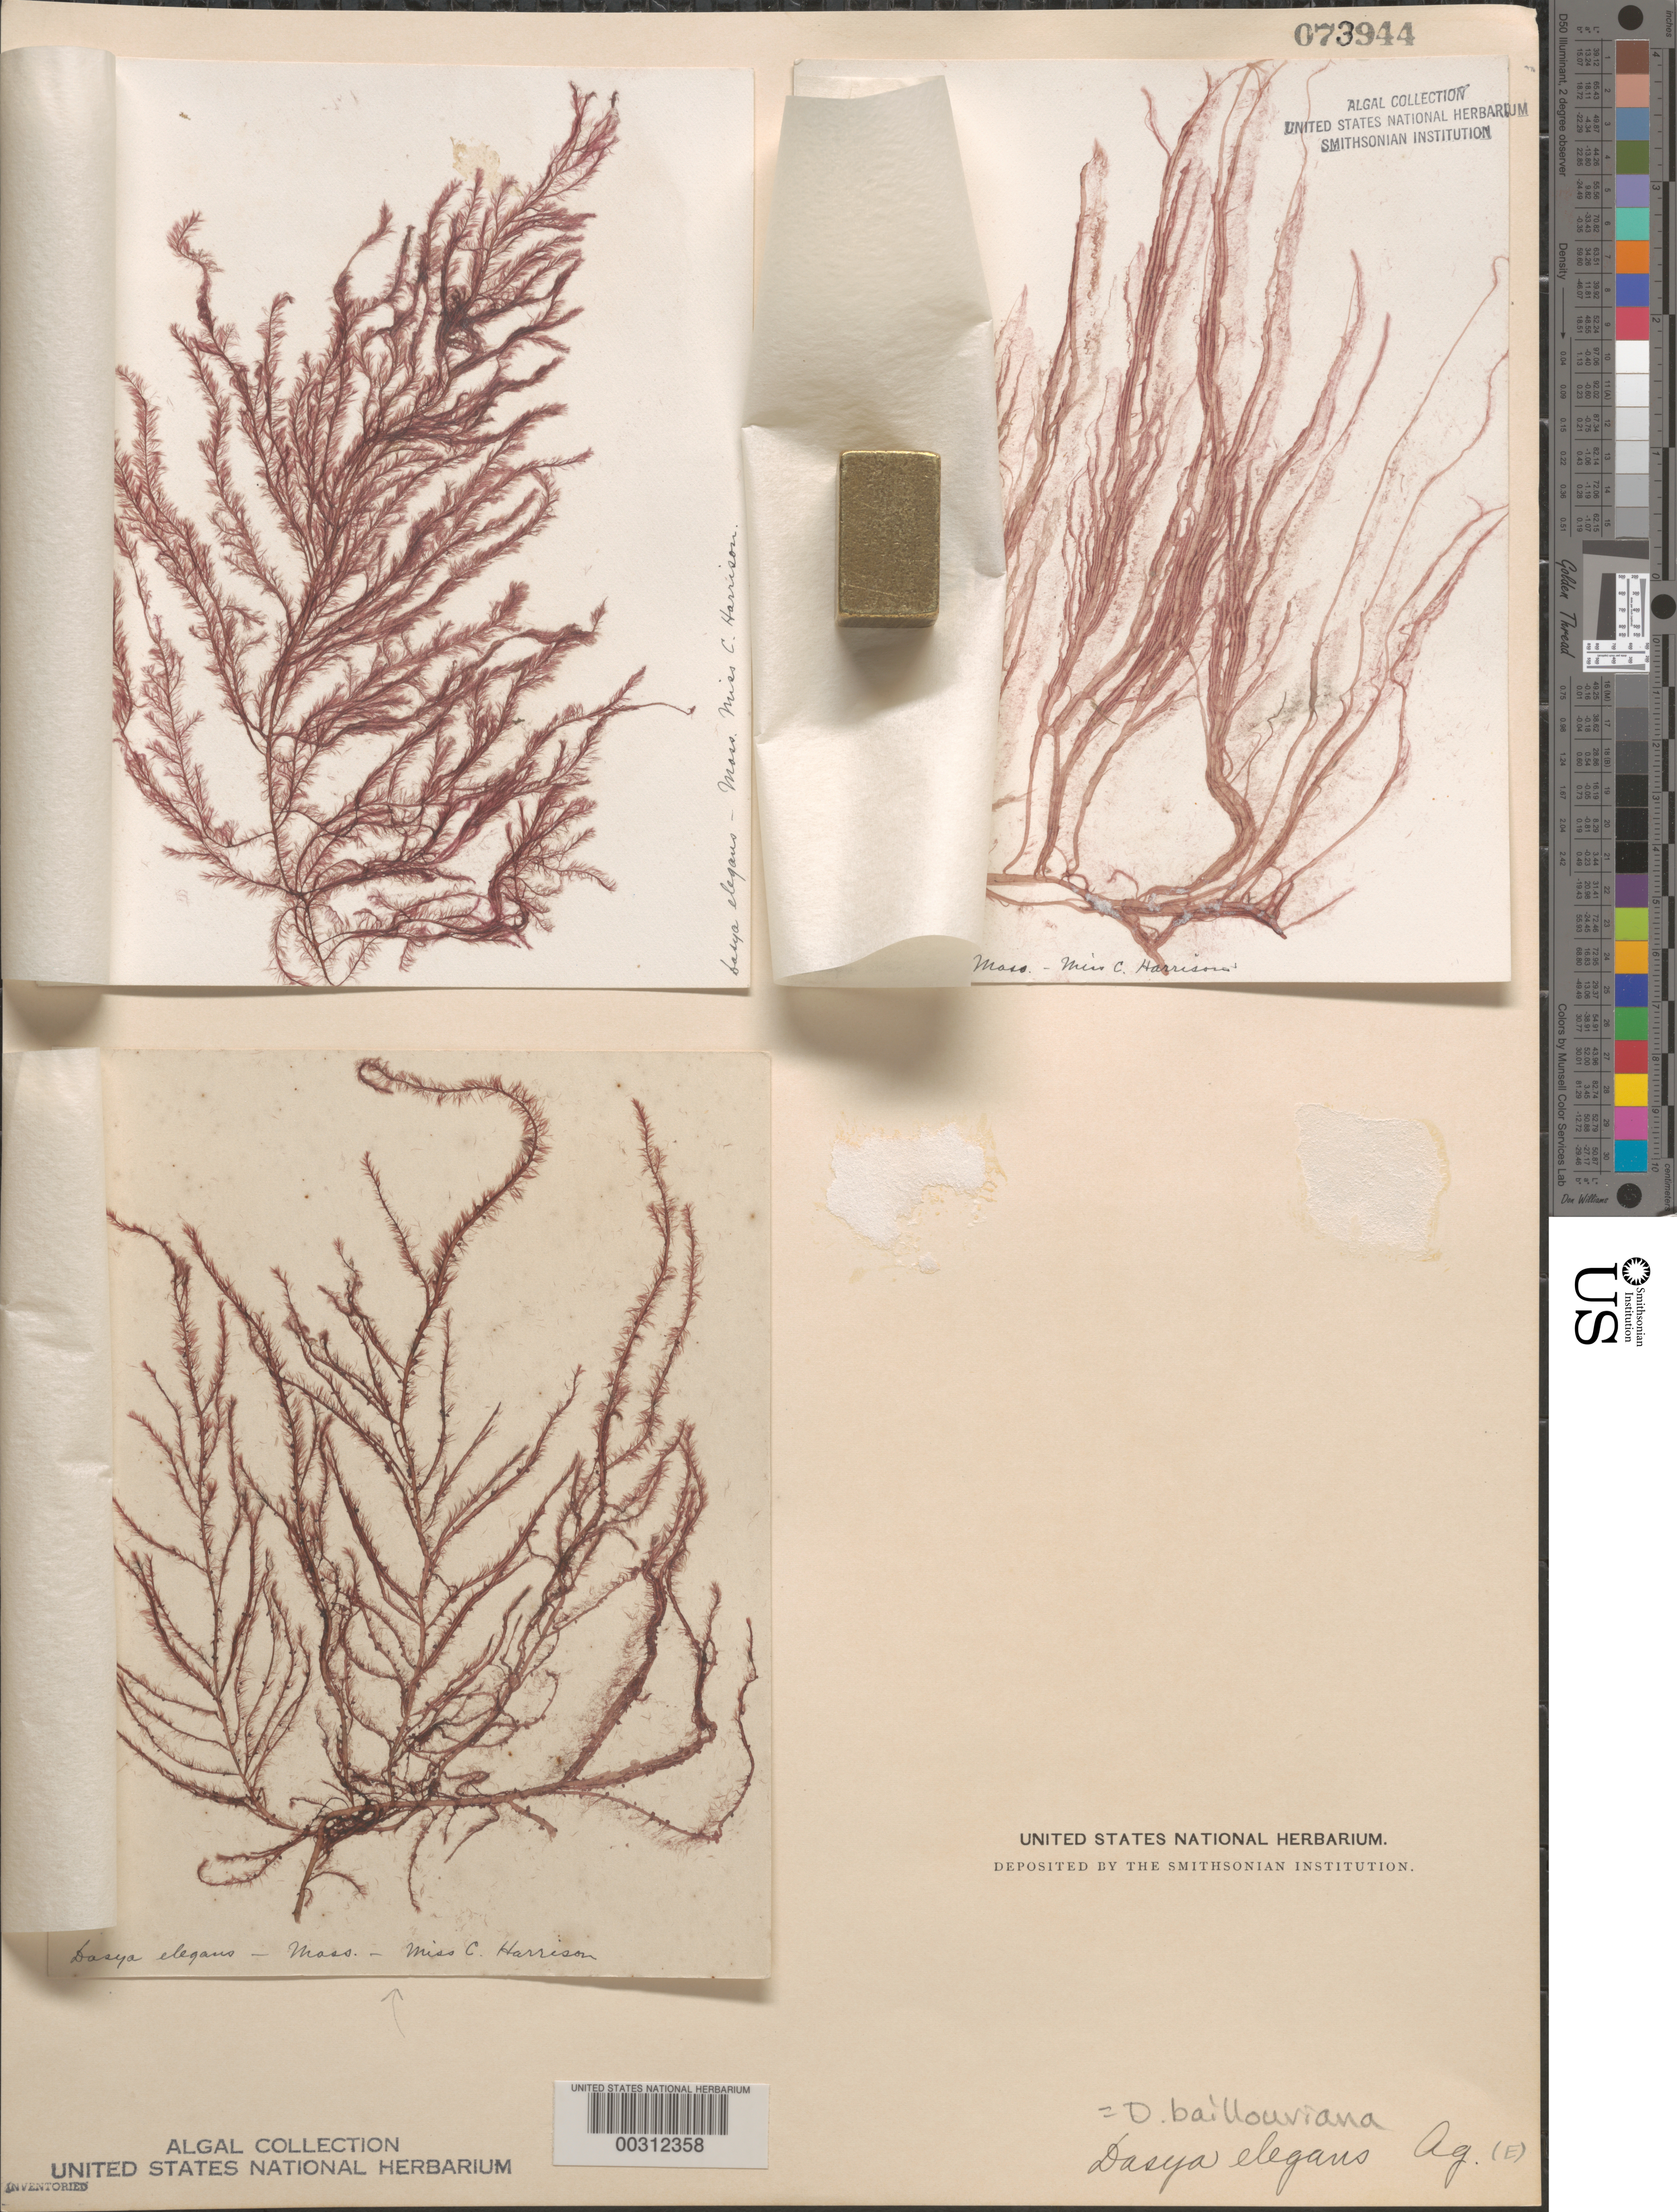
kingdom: Plantae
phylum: Rhodophyta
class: Florideophyceae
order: Ceramiales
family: Dasyaceae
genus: Dasya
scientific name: Dasya pedicellata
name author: (C. Agardh) C. Agardh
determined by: Algae name updating Project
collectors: C. Harrison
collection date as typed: Aug 1888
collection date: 1888-08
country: United States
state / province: Massachusetts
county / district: Dukes County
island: Martha's Vineyard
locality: Edgartown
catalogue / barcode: US 73944